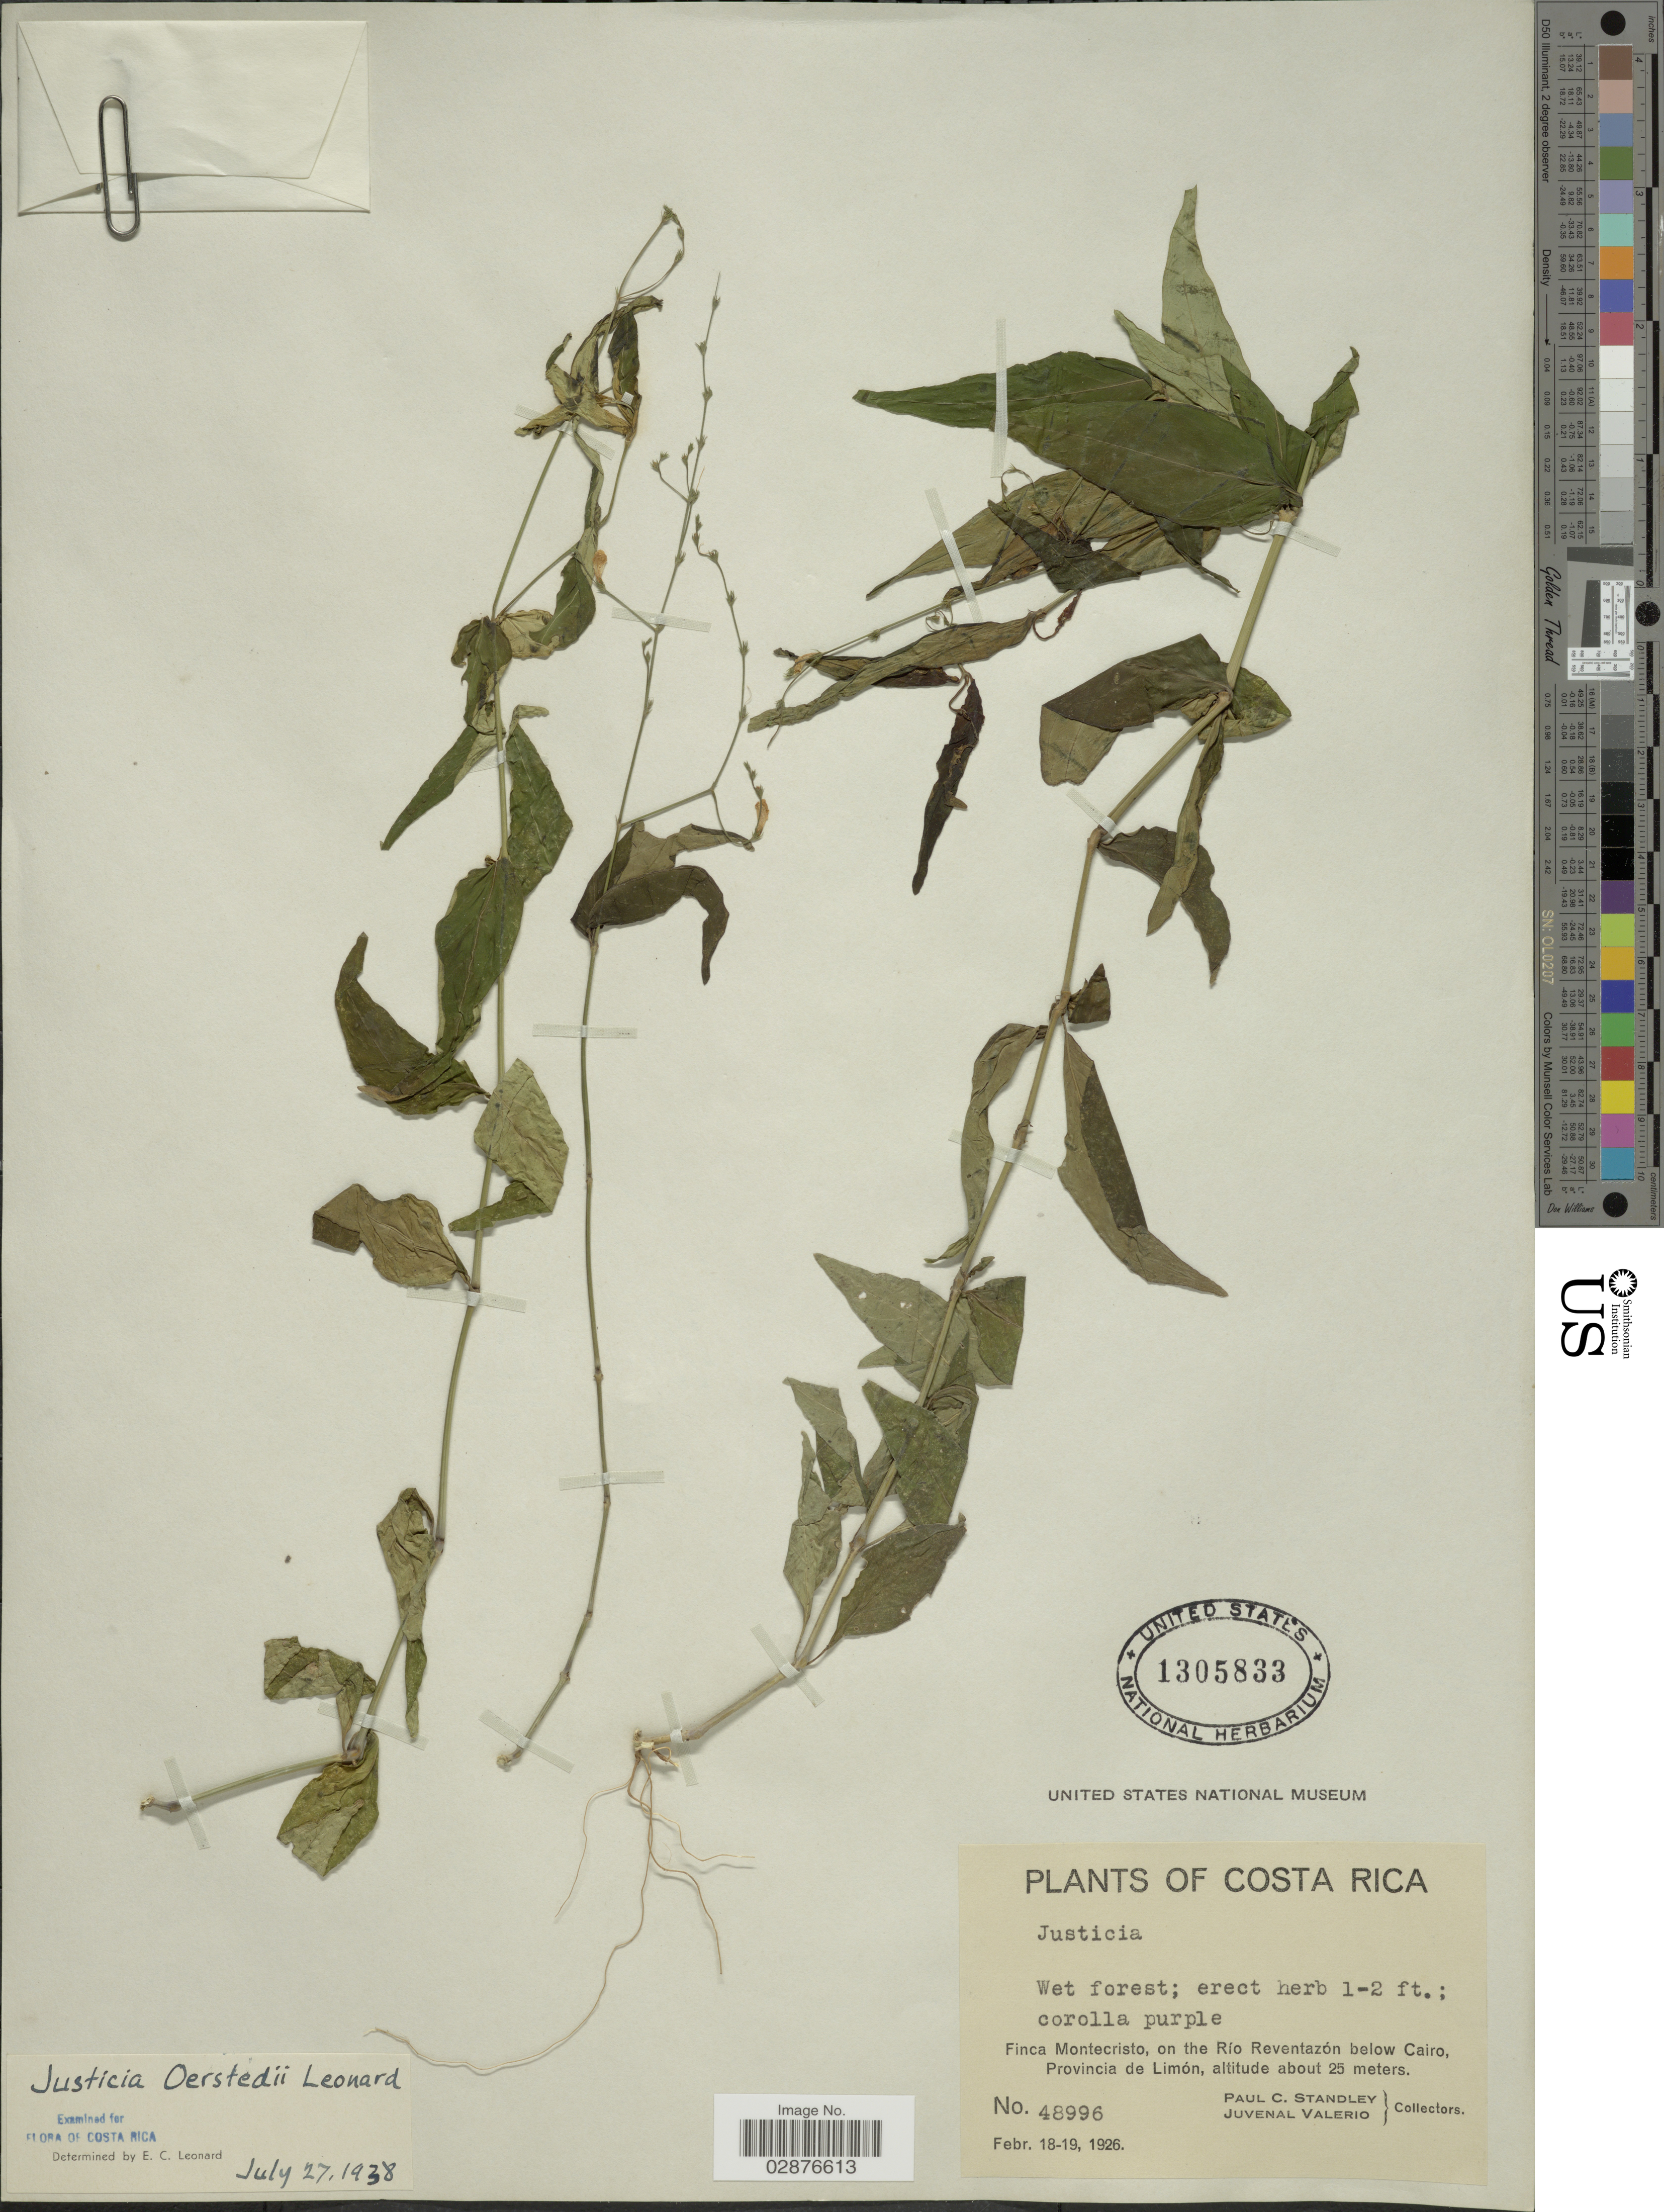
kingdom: Plantae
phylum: Tracheophyta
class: Magnoliopsida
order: Lamiales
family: Acanthaceae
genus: Justicia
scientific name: Justicia oerstedii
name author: Leonard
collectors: P. C. Standley & J. Valerio R.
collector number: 48996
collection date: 1926-02-18/1926-02-19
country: Costa Rica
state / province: Limón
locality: Finca Montecristo, on the Río Reventazón below Cairo.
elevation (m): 25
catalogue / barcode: US 1305833